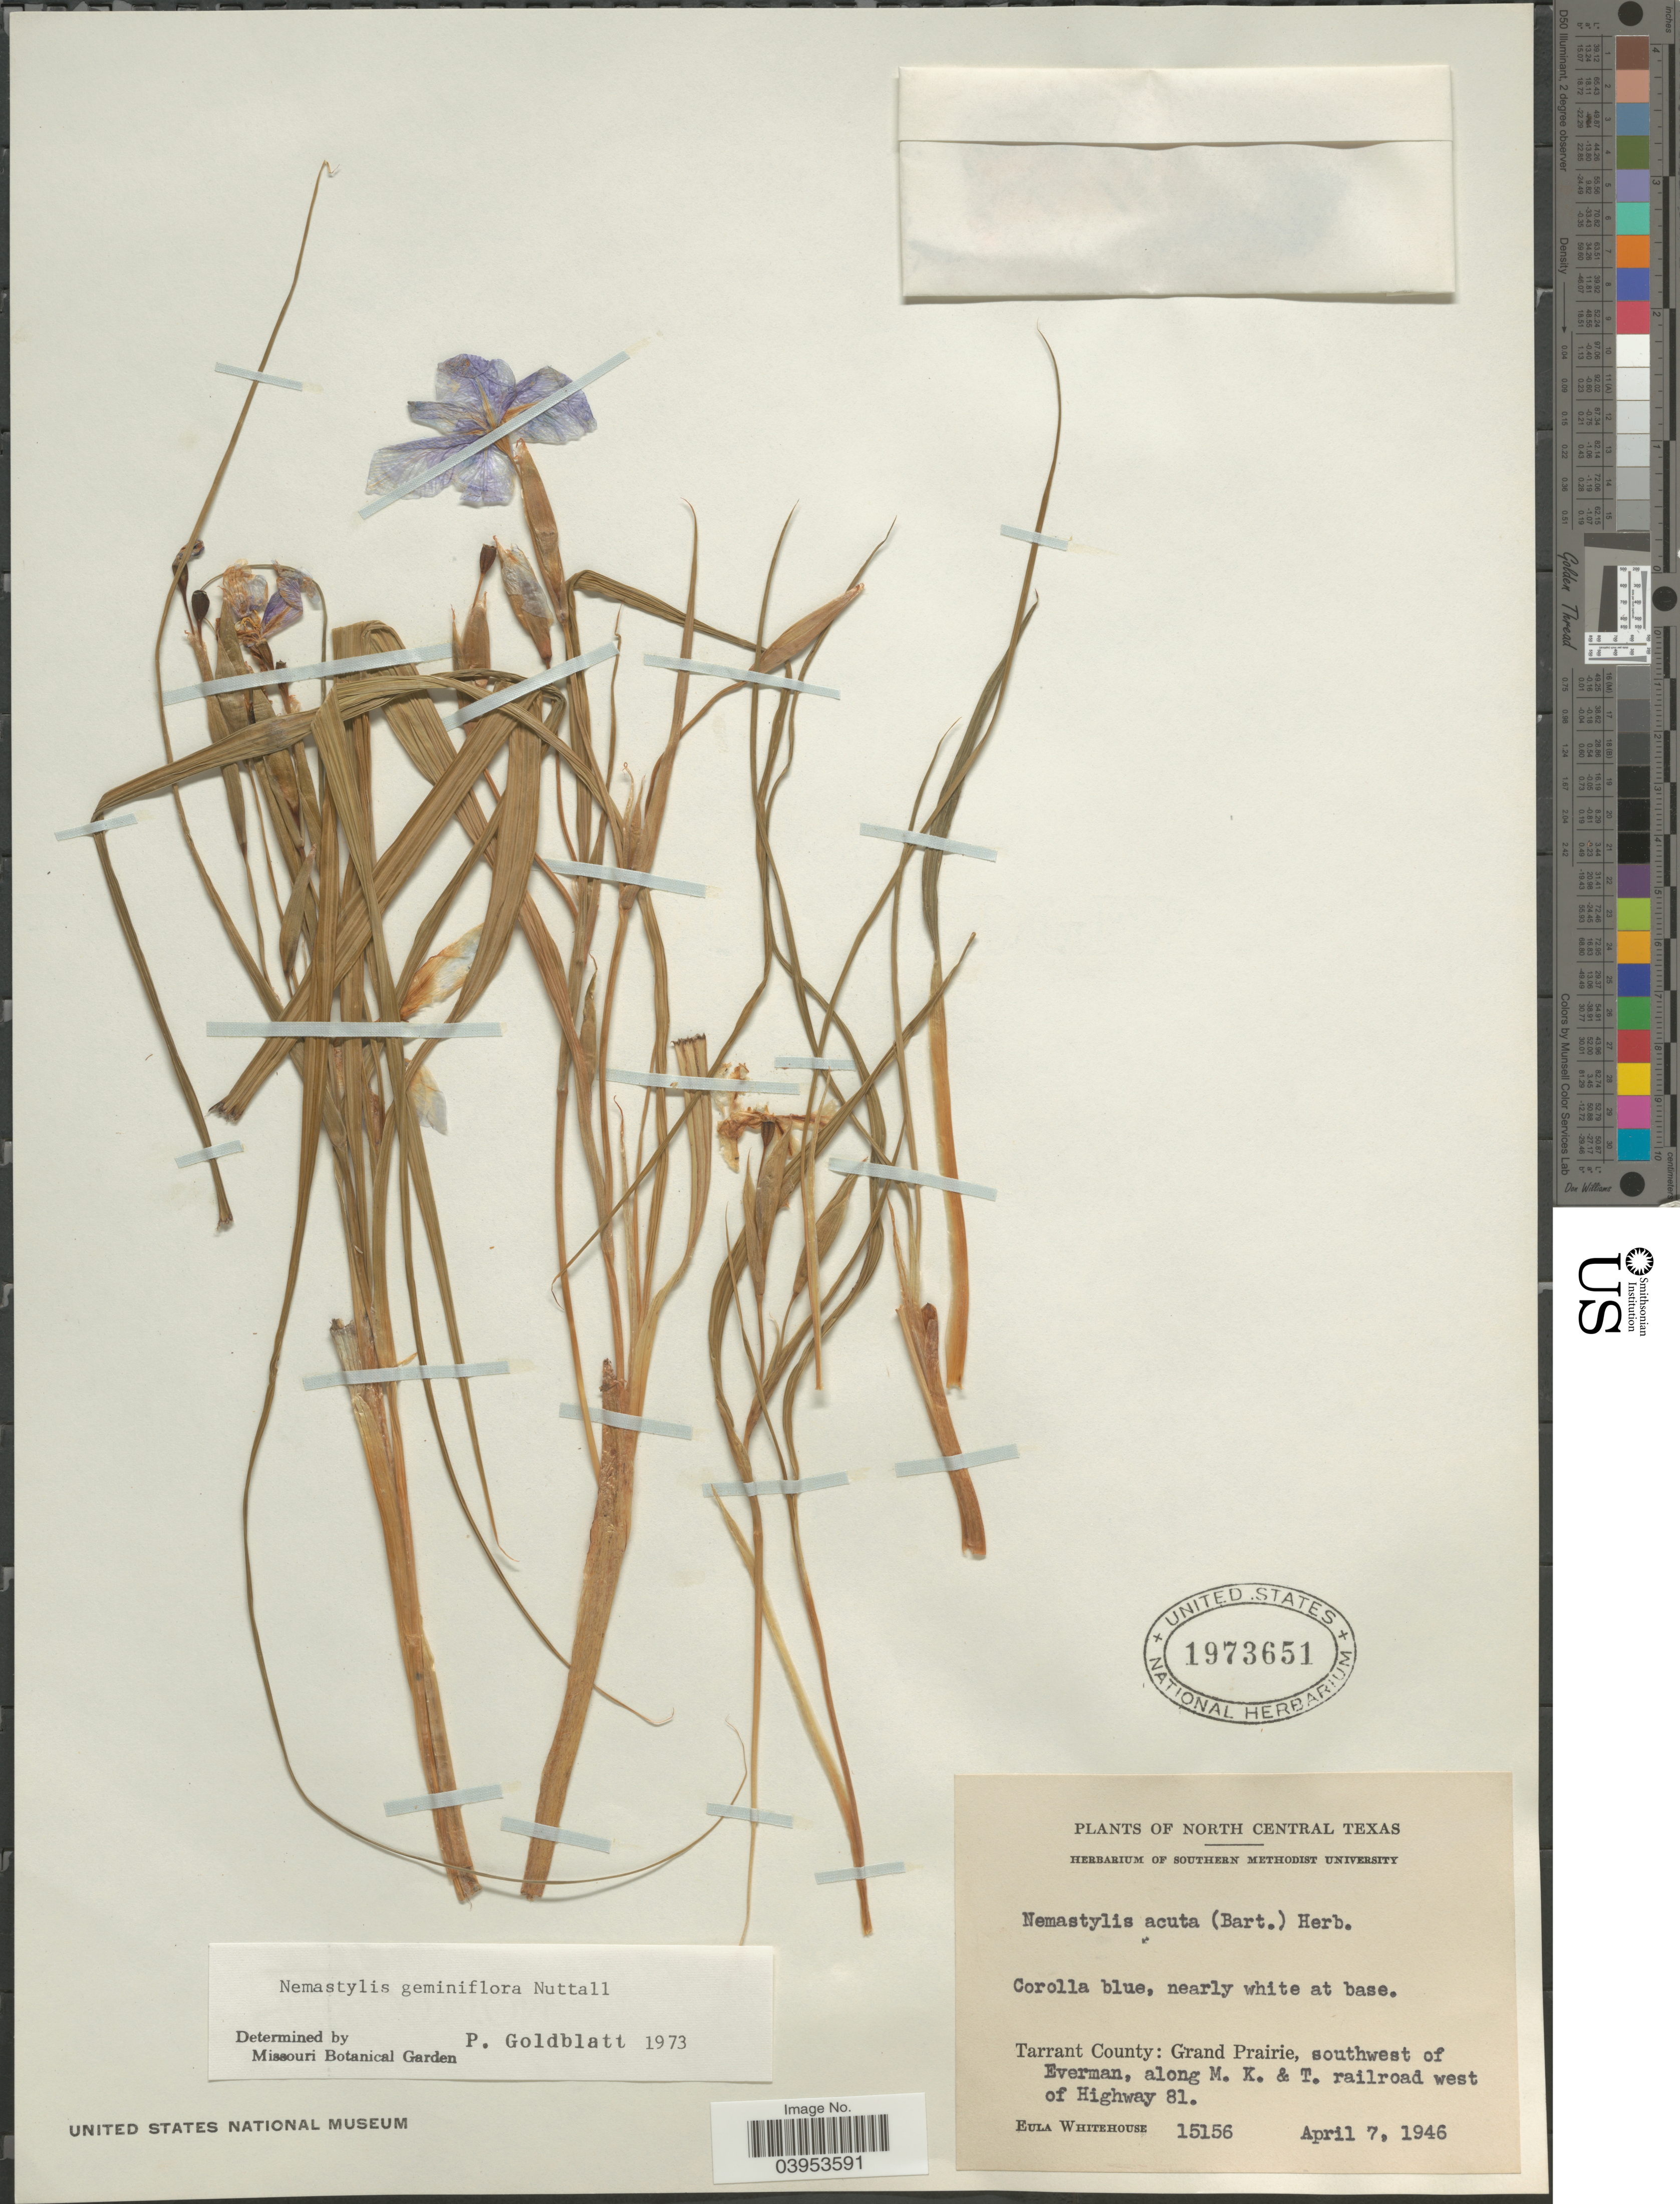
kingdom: Plantae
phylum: Tracheophyta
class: Liliopsida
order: Asparagales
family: Iridaceae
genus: Nemastylis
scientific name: Nemastylis geminiflora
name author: Nutt.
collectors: E. Whitehouse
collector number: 15156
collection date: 1946-04-07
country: United States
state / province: Texas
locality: North Central Texas. Tarrant County: Grand Prairie, southwest of Everman, along M. K. & T. railroad west of Highway 81.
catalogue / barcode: US 1973651